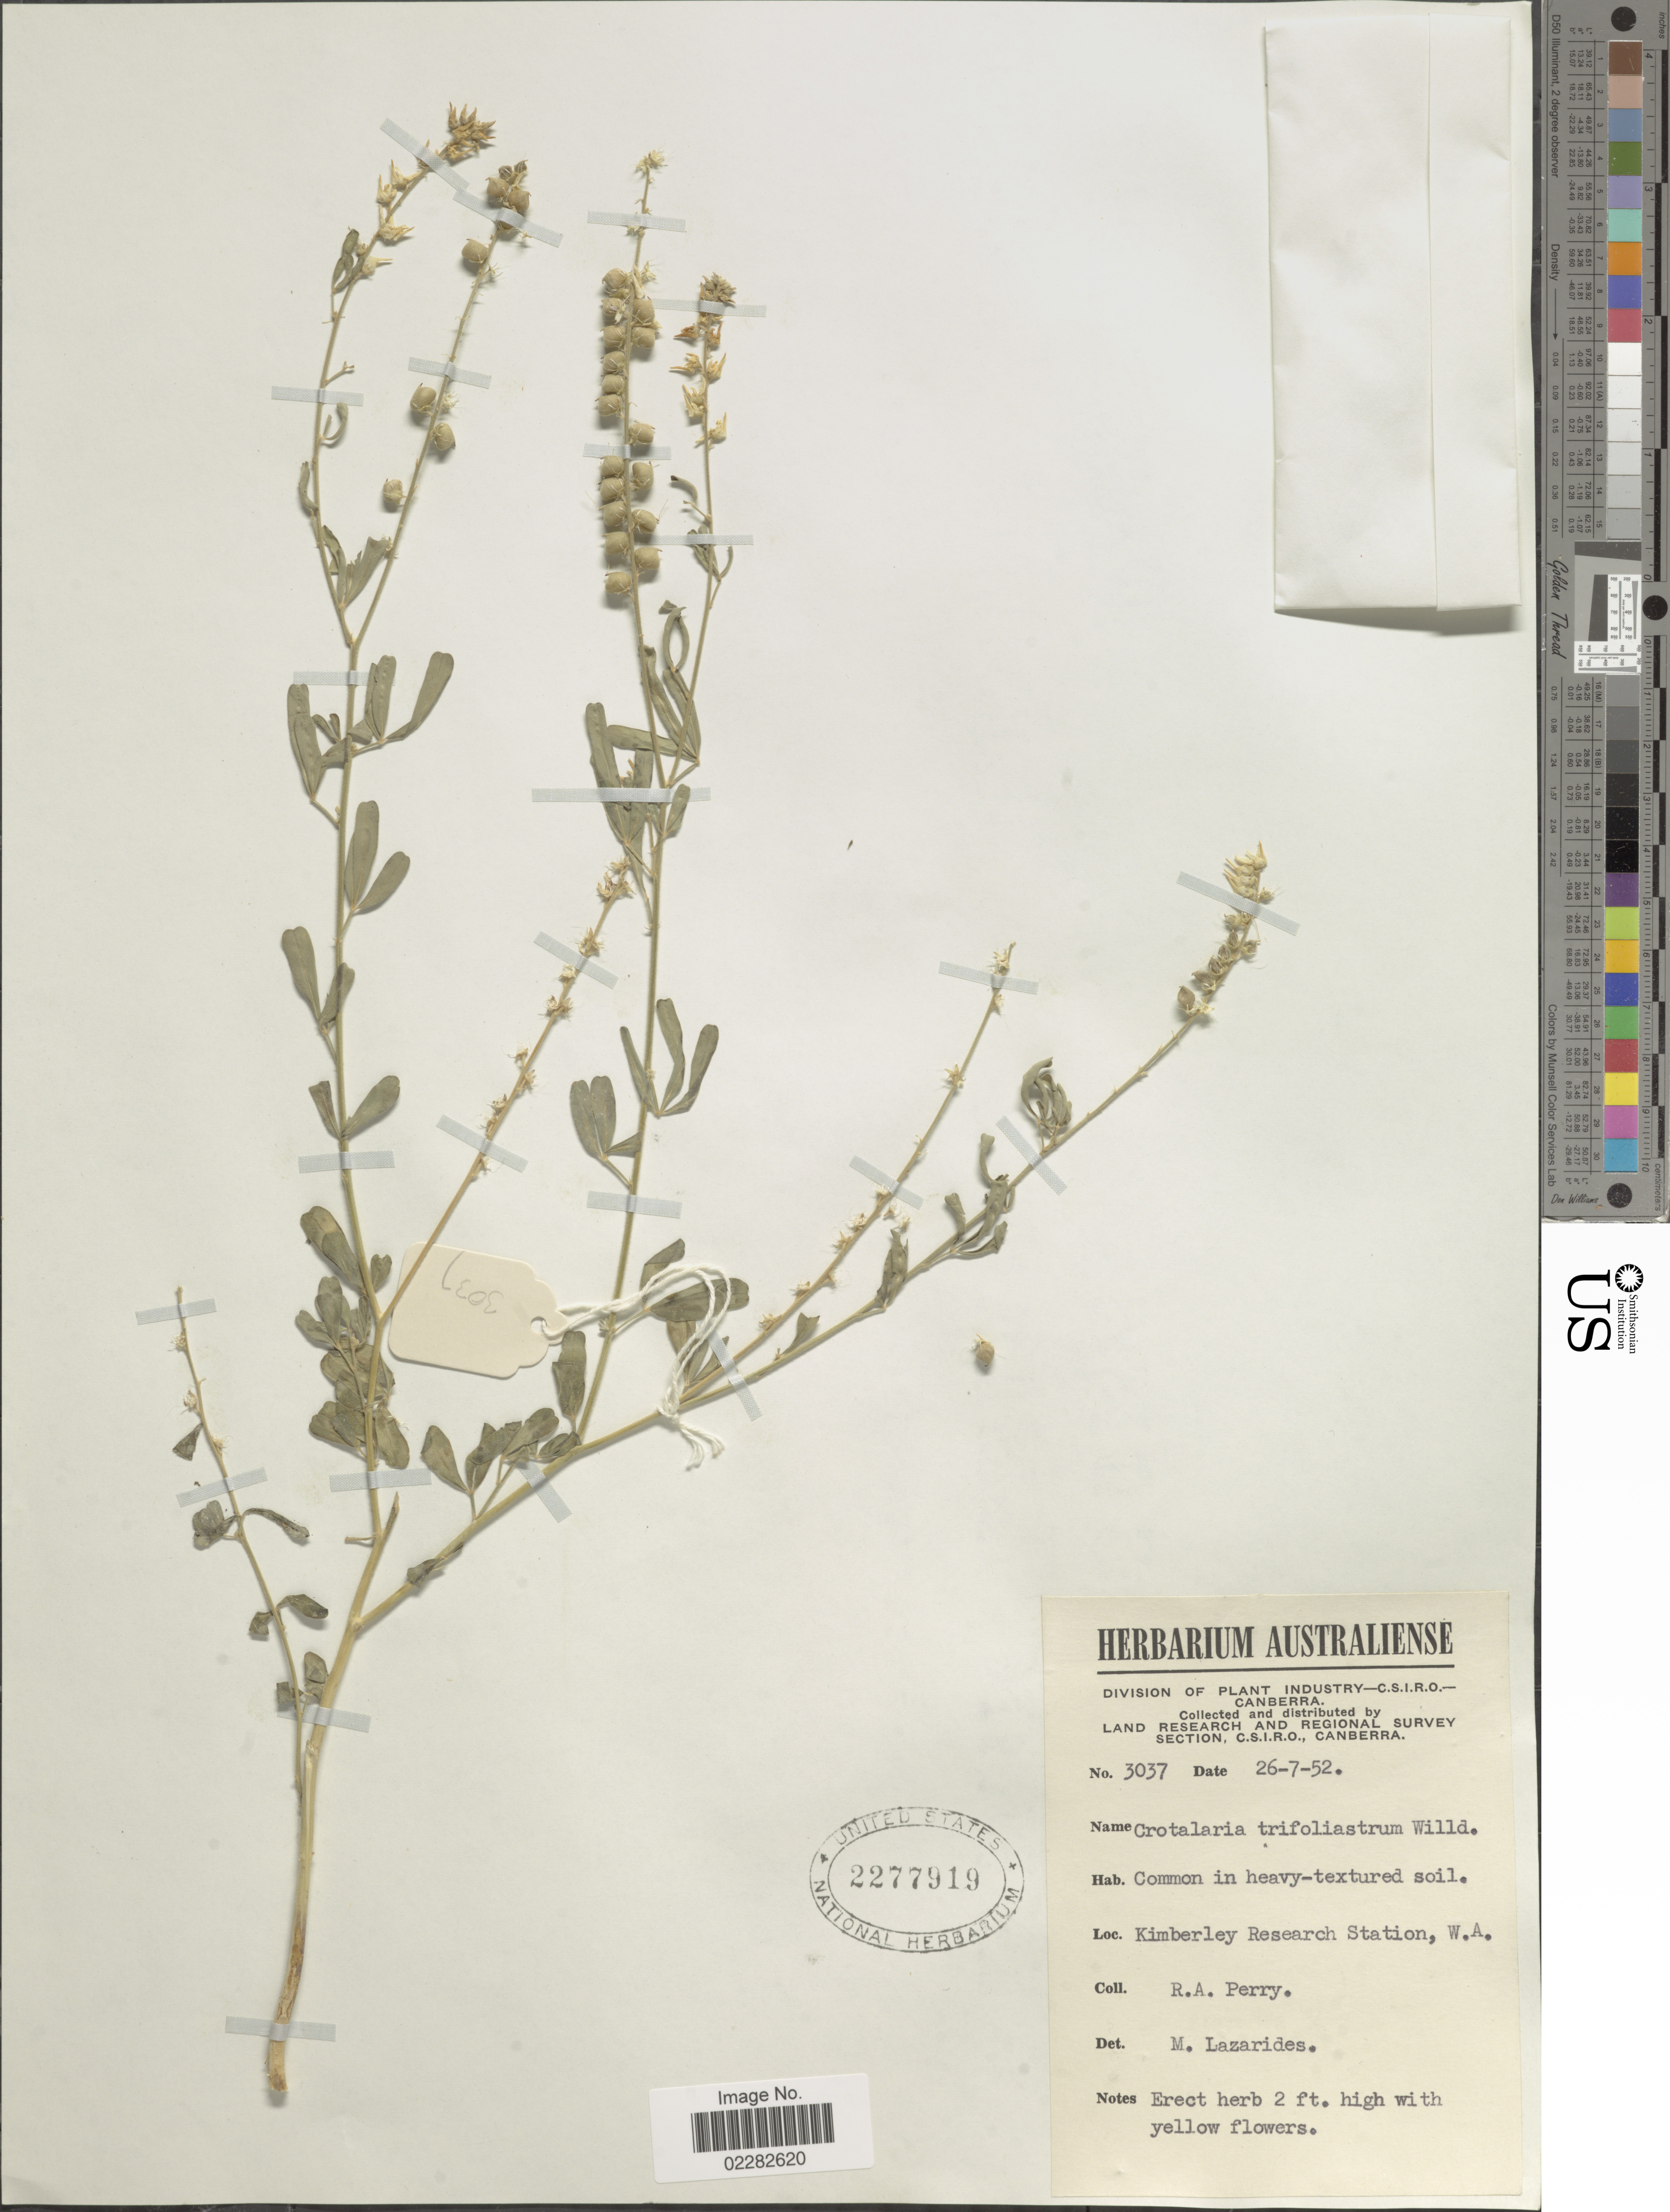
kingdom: Plantae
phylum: Tracheophyta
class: Magnoliopsida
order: Fabales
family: Fabaceae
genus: Crotalaria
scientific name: Crotalaria trifoliastrum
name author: Willd.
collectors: Perry, R. A.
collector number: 3037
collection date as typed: Transcribed d/m/y: 26/7/52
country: Australia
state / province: Western Australia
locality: Kimberley Research Station, W.A.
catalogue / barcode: US 2277919